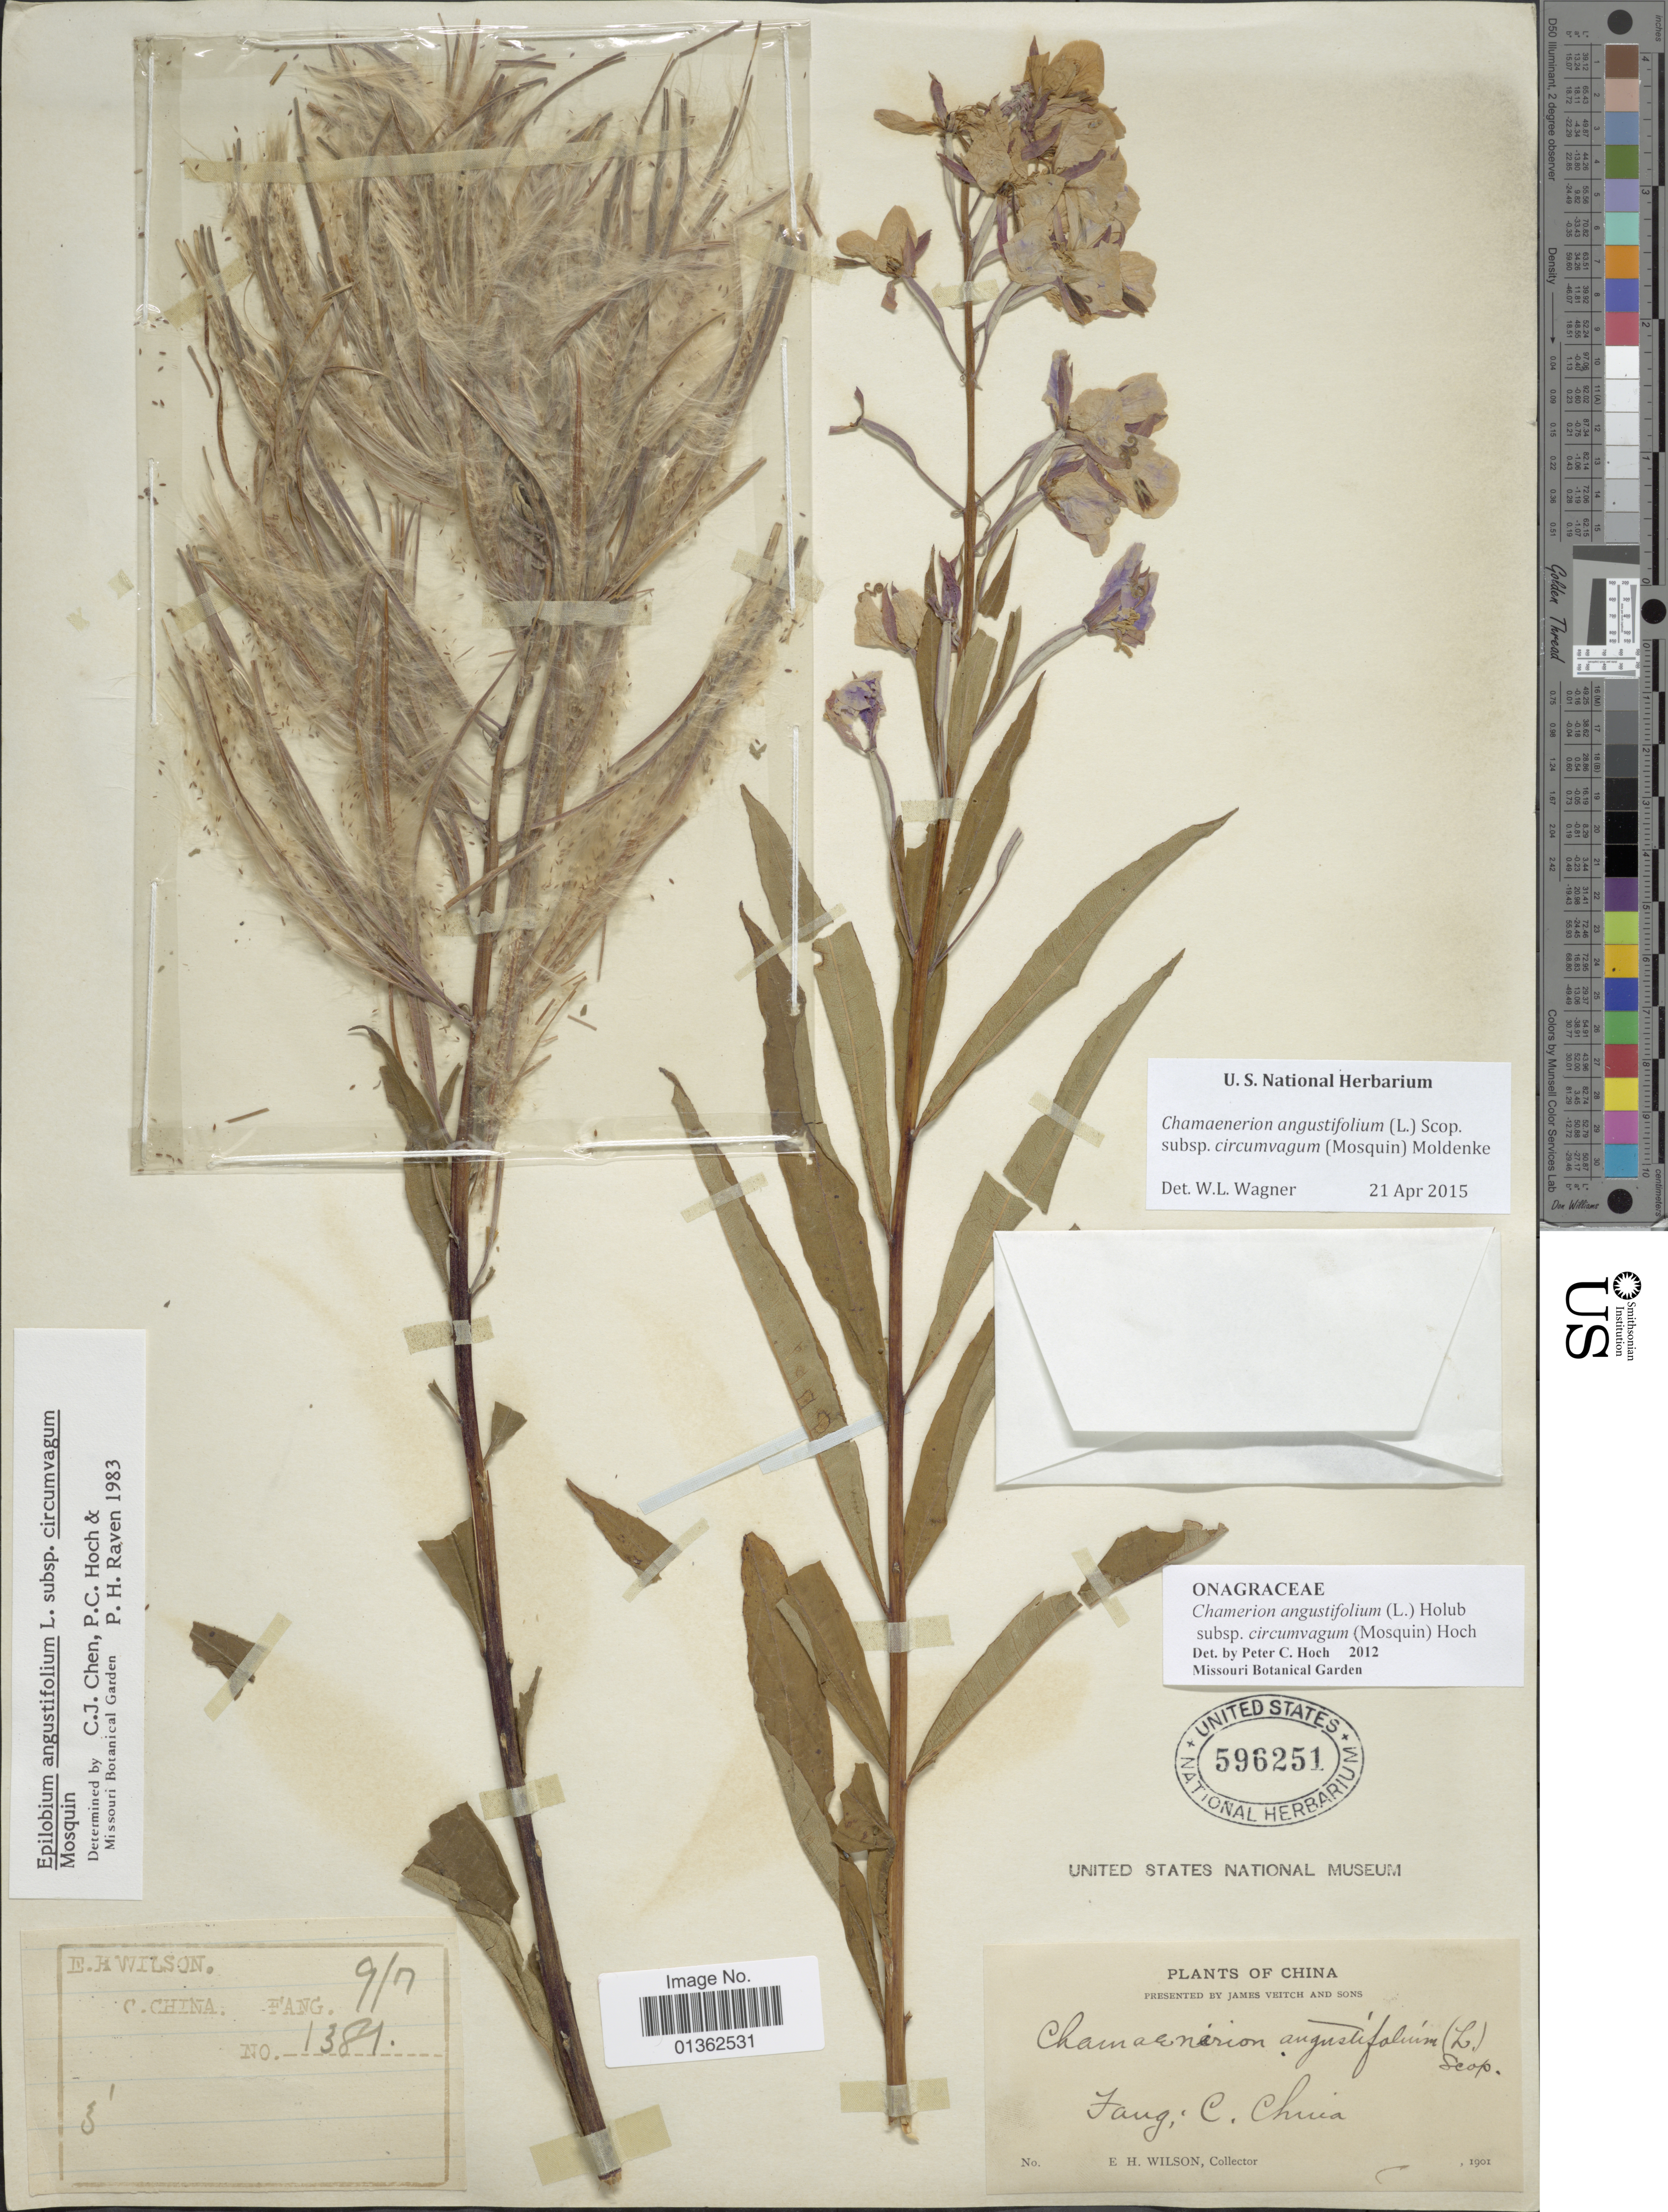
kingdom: Plantae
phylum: Tracheophyta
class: Magnoliopsida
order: Myrtales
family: Onagraceae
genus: Chamaenerion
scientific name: Chamaenerion angustifolium subsp. circumvagum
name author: (Mosquin) Moldenke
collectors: E. Wilson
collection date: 1901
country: China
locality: Fang; C. China.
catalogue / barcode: US 596251